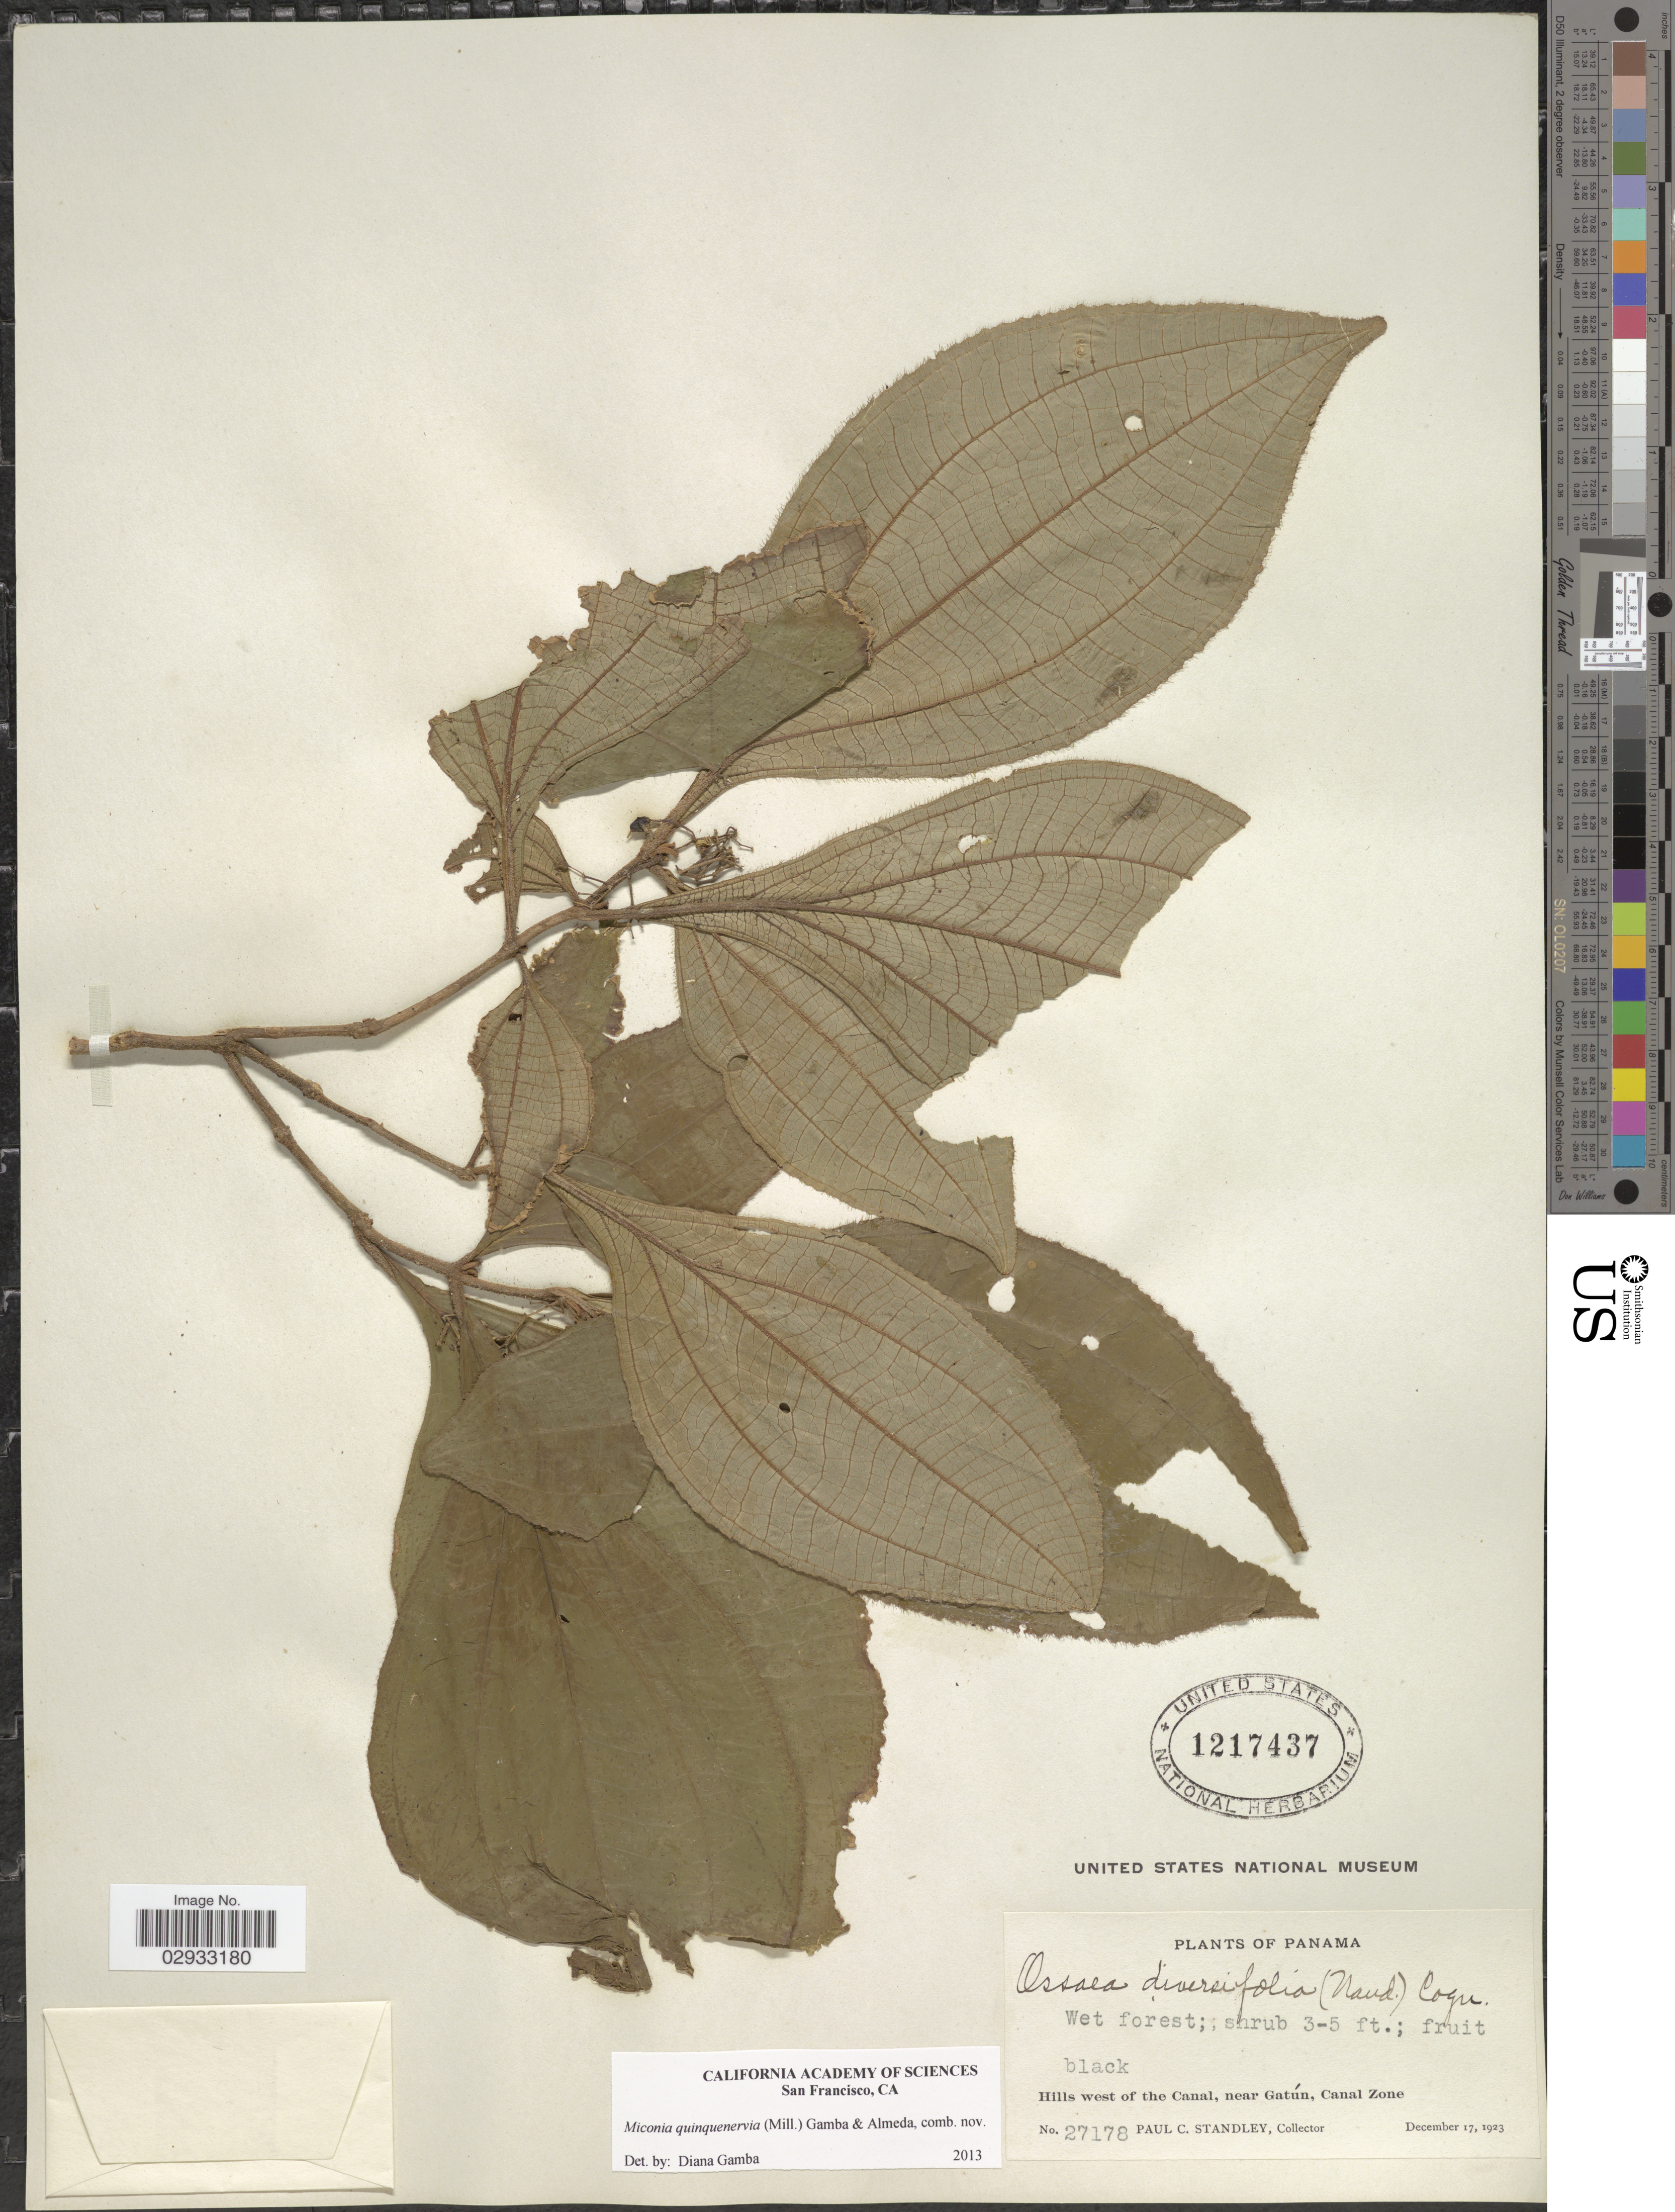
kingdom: Plantae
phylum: Tracheophyta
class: Magnoliopsida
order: Myrtales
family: Melastomataceae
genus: Miconia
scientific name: Miconia quinquenervia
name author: (Mill.) Gamba & Almeda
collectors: P. C. Standley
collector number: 27178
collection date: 1923-12-17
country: Panama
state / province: Colón / Panamá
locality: Hills west of the Canal, near Gatún, Canal Zone.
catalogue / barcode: US 1217437